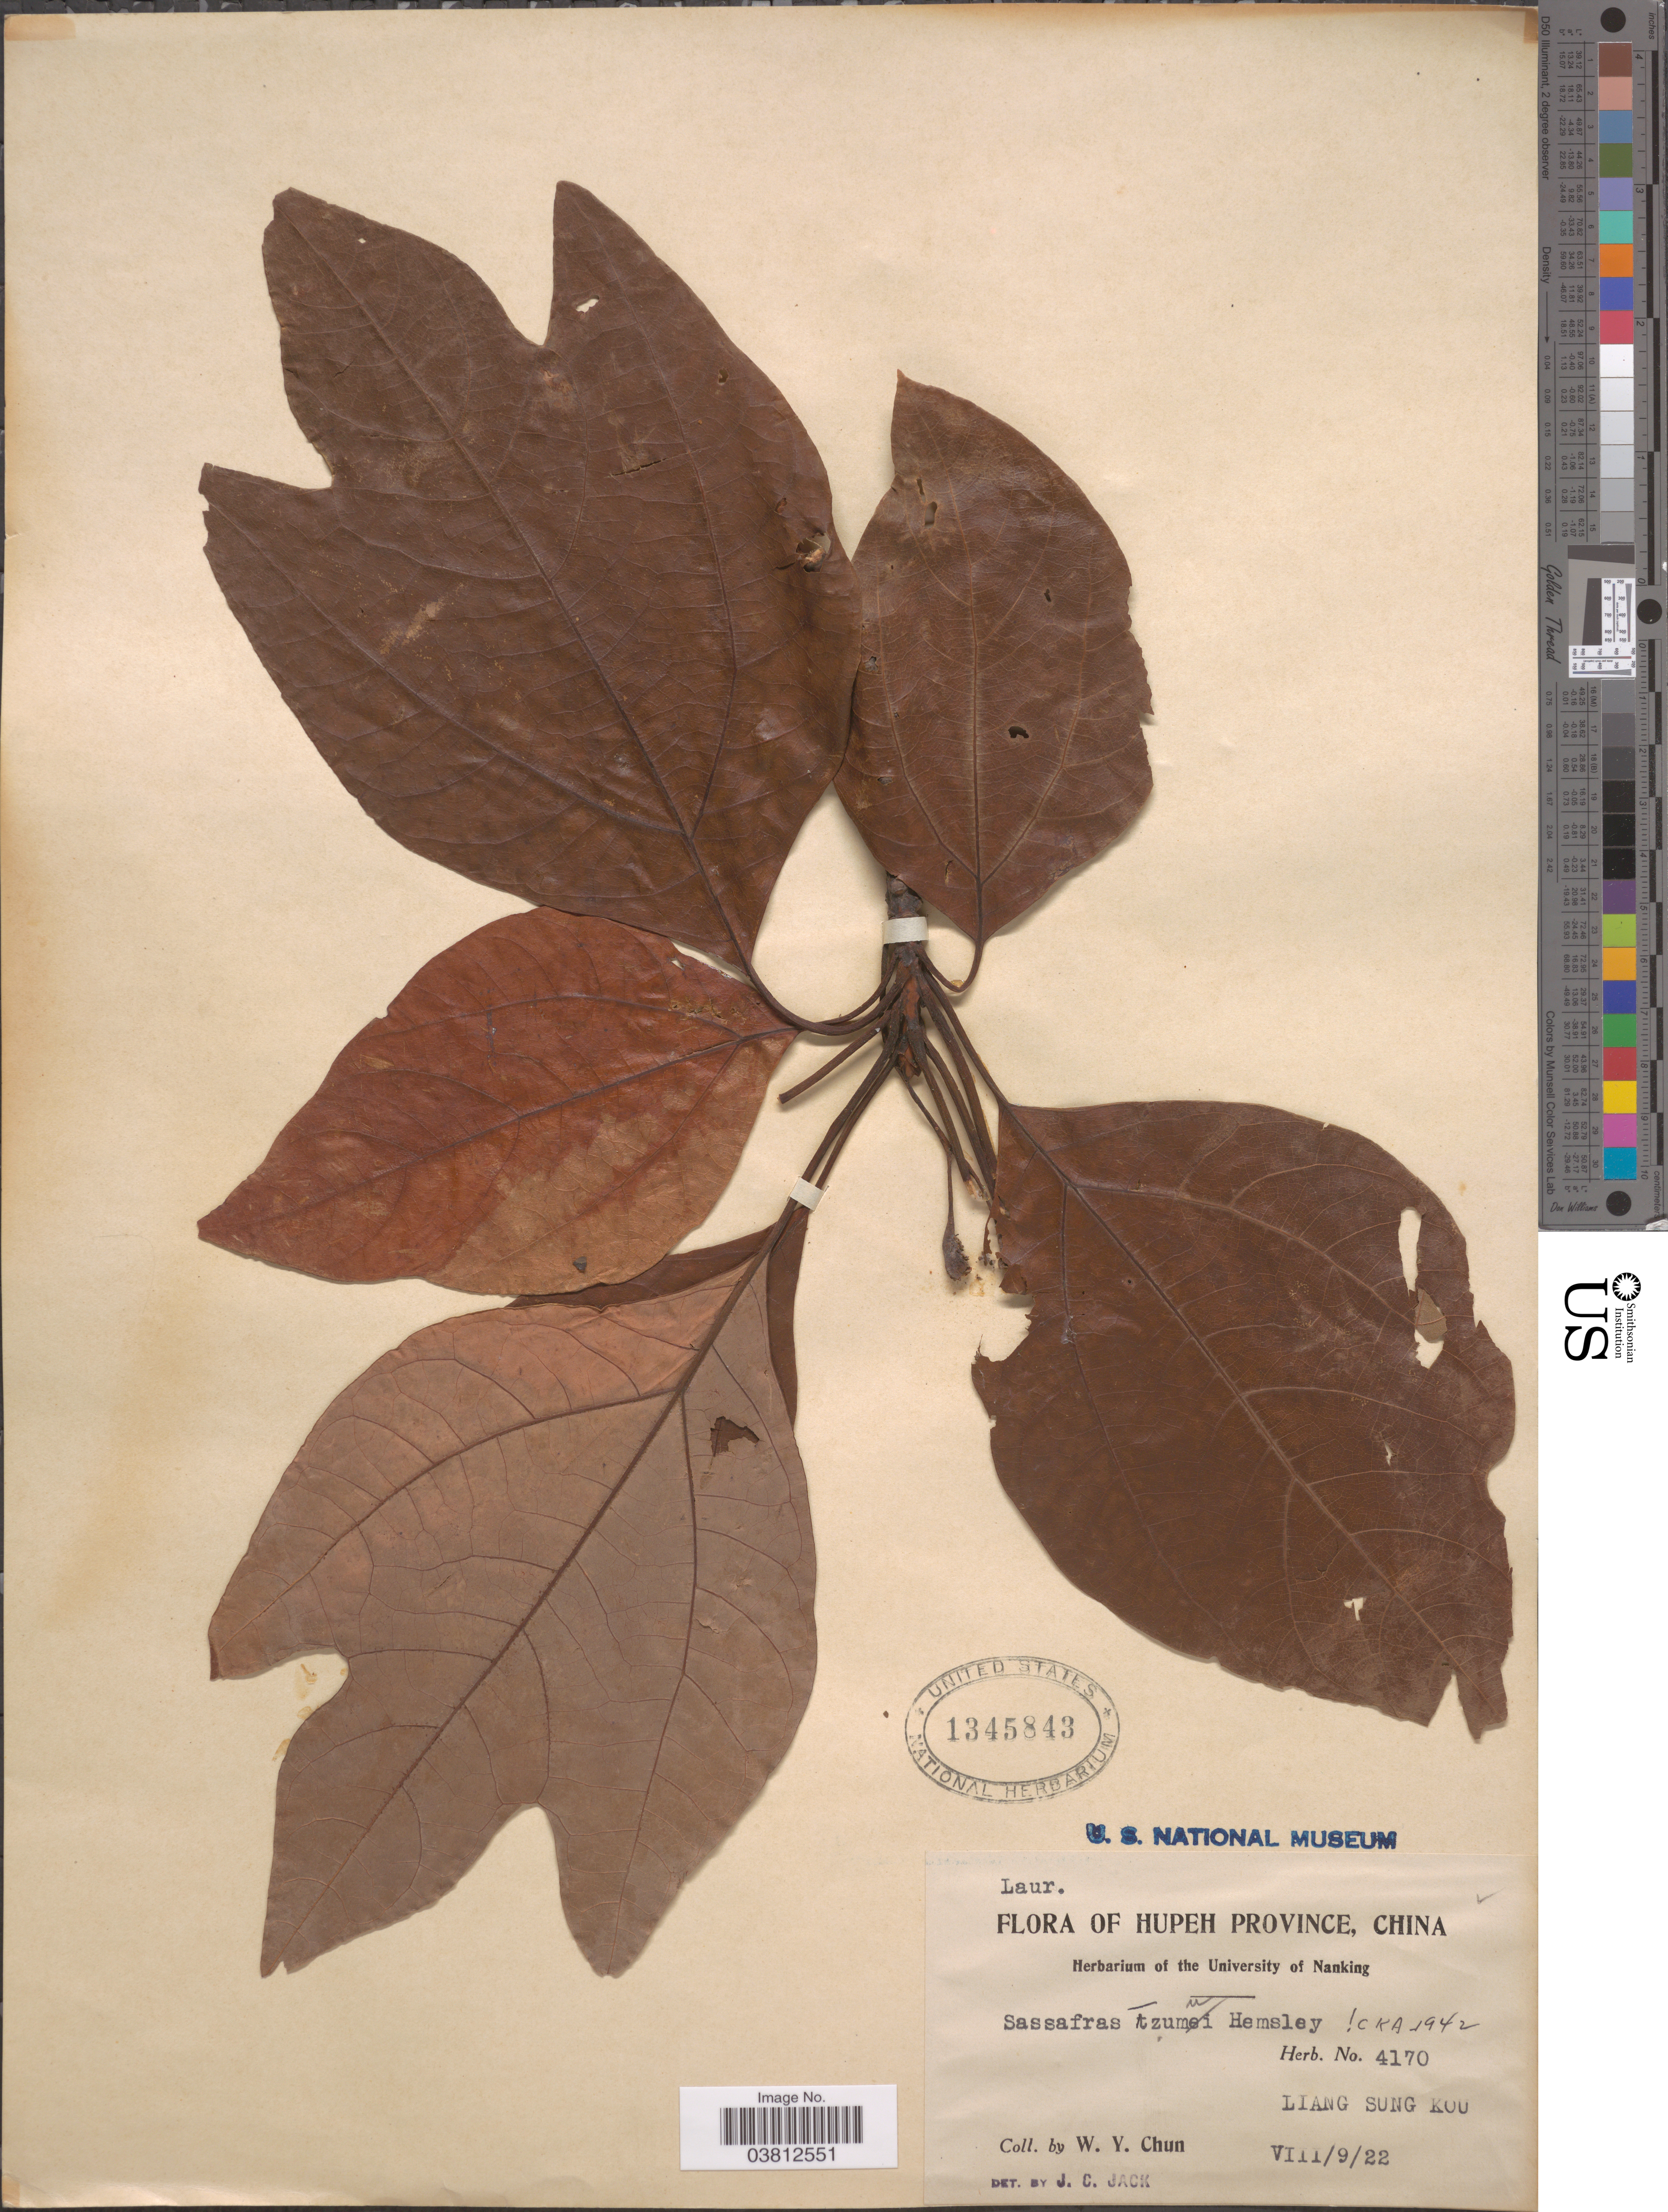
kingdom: Plantae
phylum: Tracheophyta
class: Magnoliopsida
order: Laurales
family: Lauraceae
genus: Sassafras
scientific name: Sassafras tzumu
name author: (Hemsl.) Hemsl.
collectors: W. Y. Chun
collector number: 4170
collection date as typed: Transcribed d/m/y: 9/8/22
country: China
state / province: Hubei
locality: Hupeh Province. Liang Sung Kou.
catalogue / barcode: US 1345843